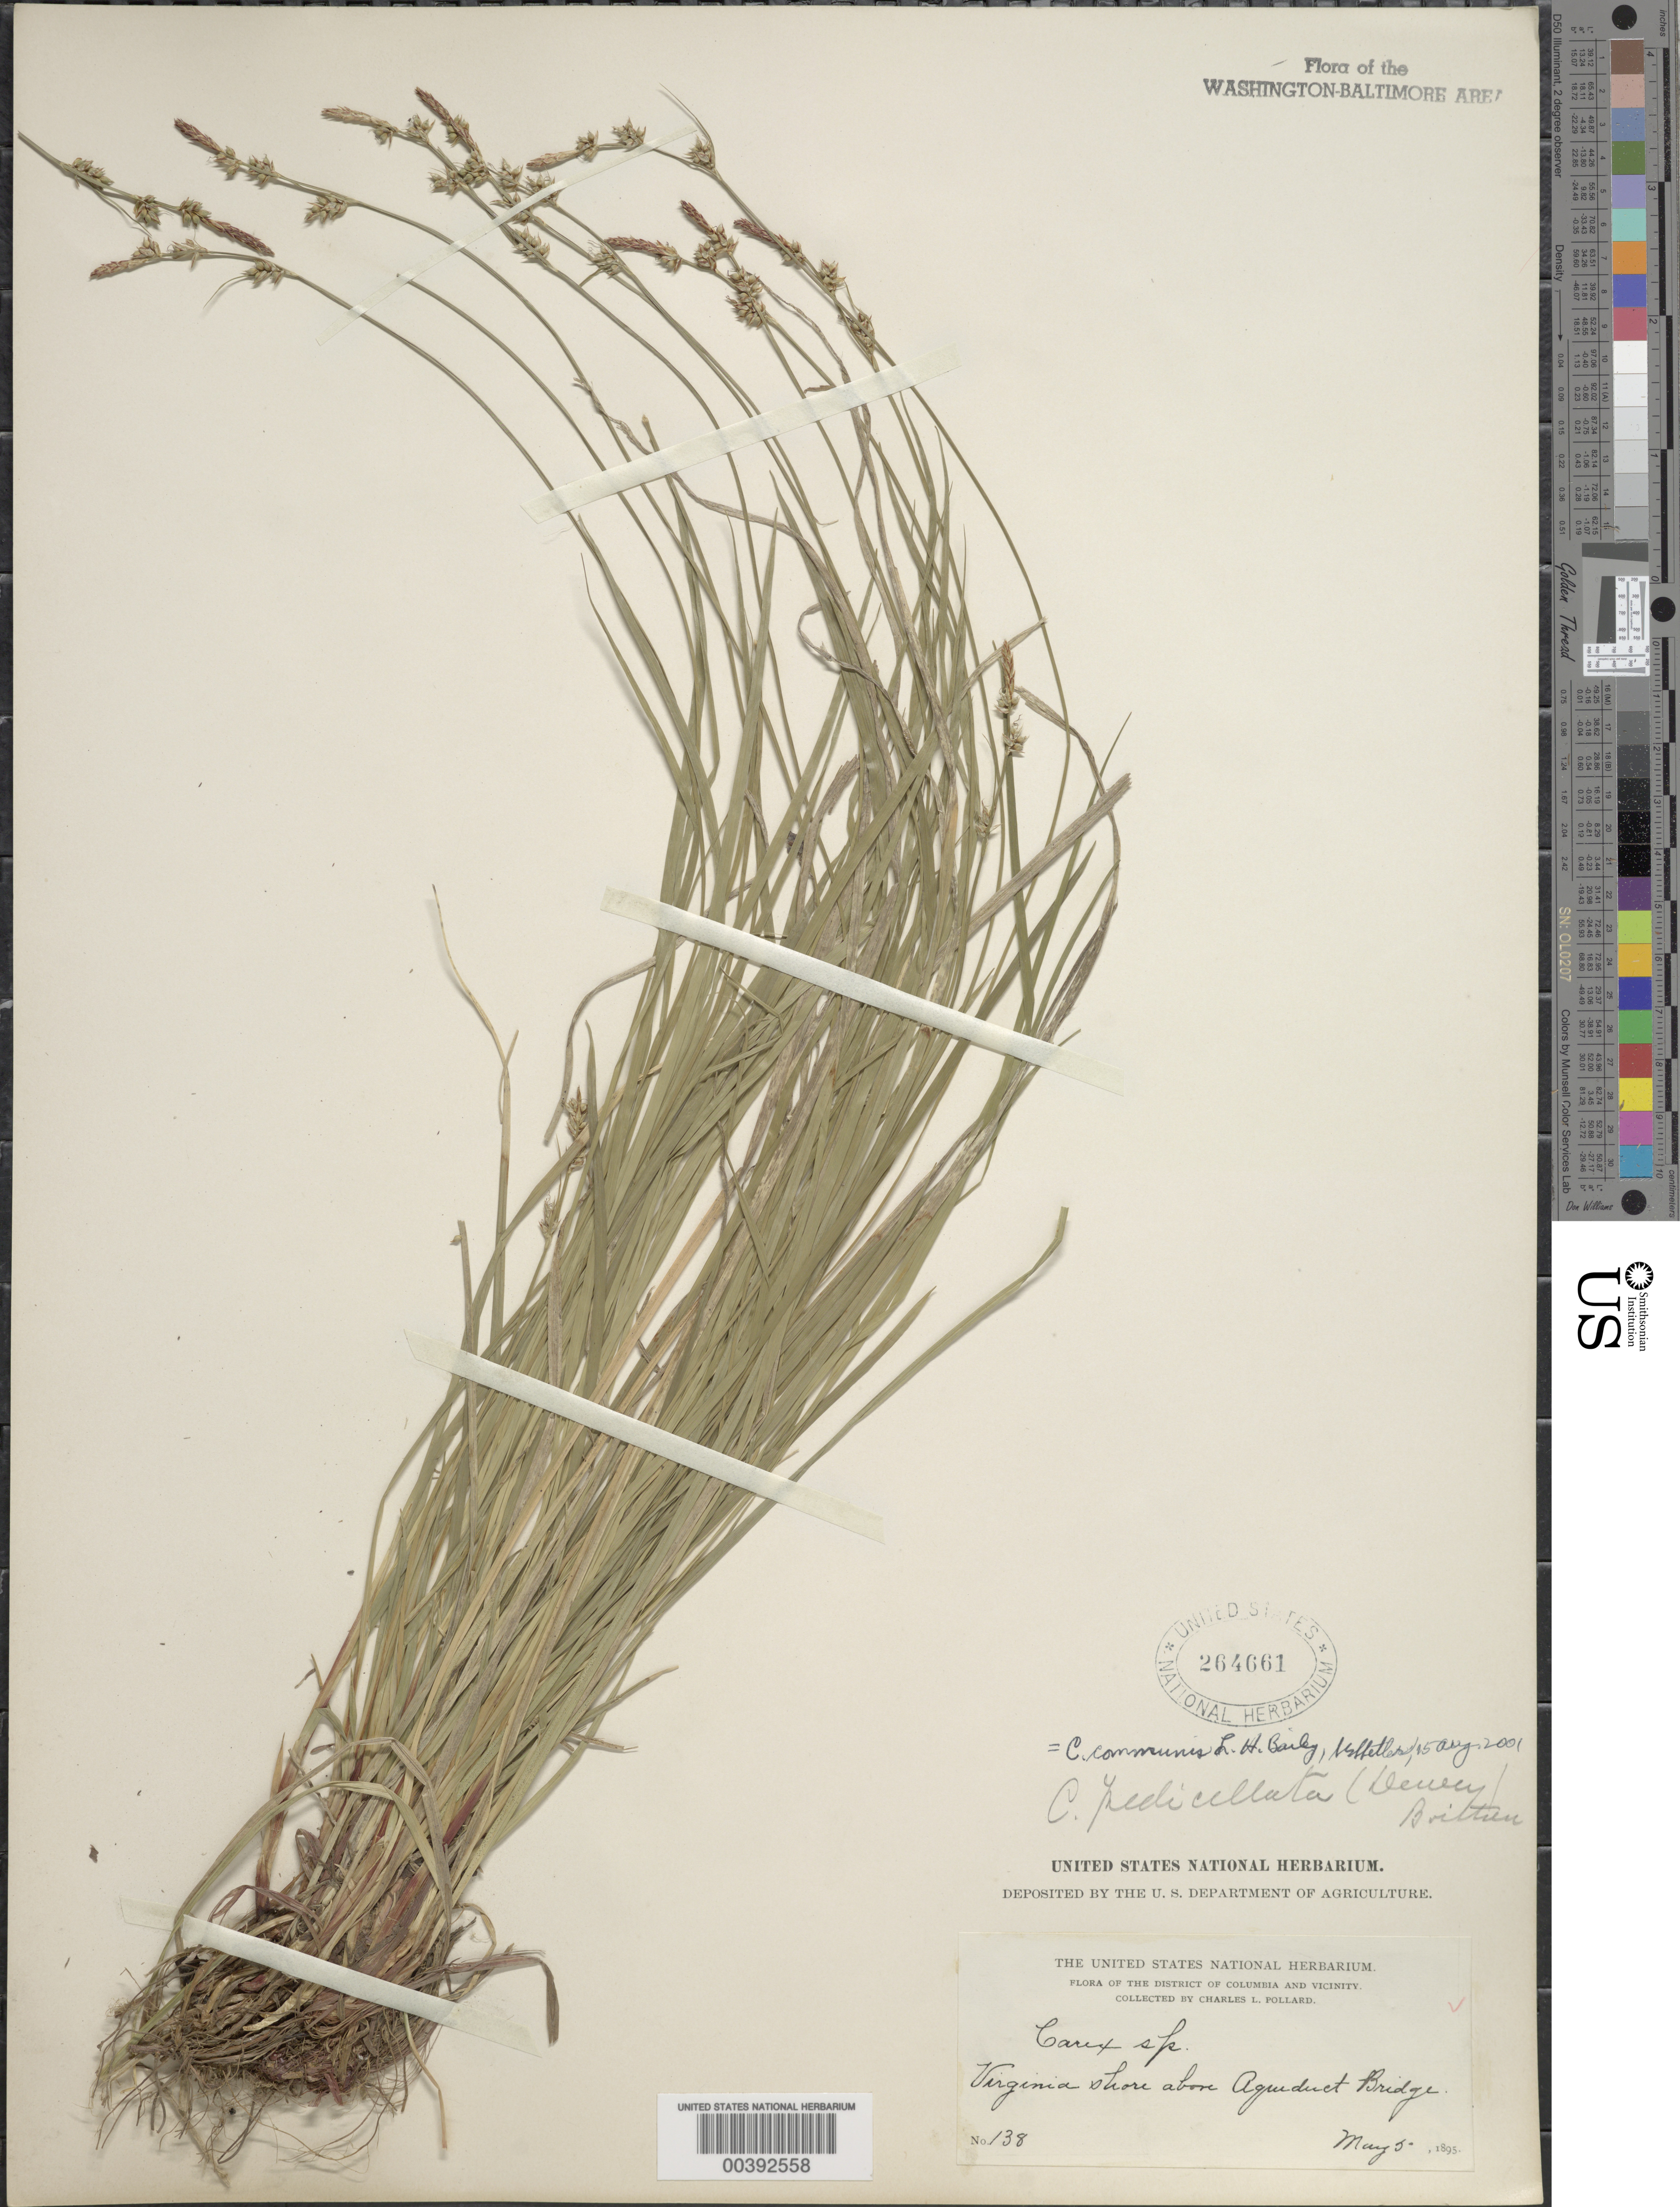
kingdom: Plantae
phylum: Tracheophyta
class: Liliopsida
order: Poales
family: Cyperaceae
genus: Carex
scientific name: Carex communis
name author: L.H. Bailey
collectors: C. L. Pollard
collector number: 138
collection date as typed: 05 May 1895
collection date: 1895-05-05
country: United States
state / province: Virginia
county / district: Fairfax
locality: Above Aqueduct Bridge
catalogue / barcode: US 264661